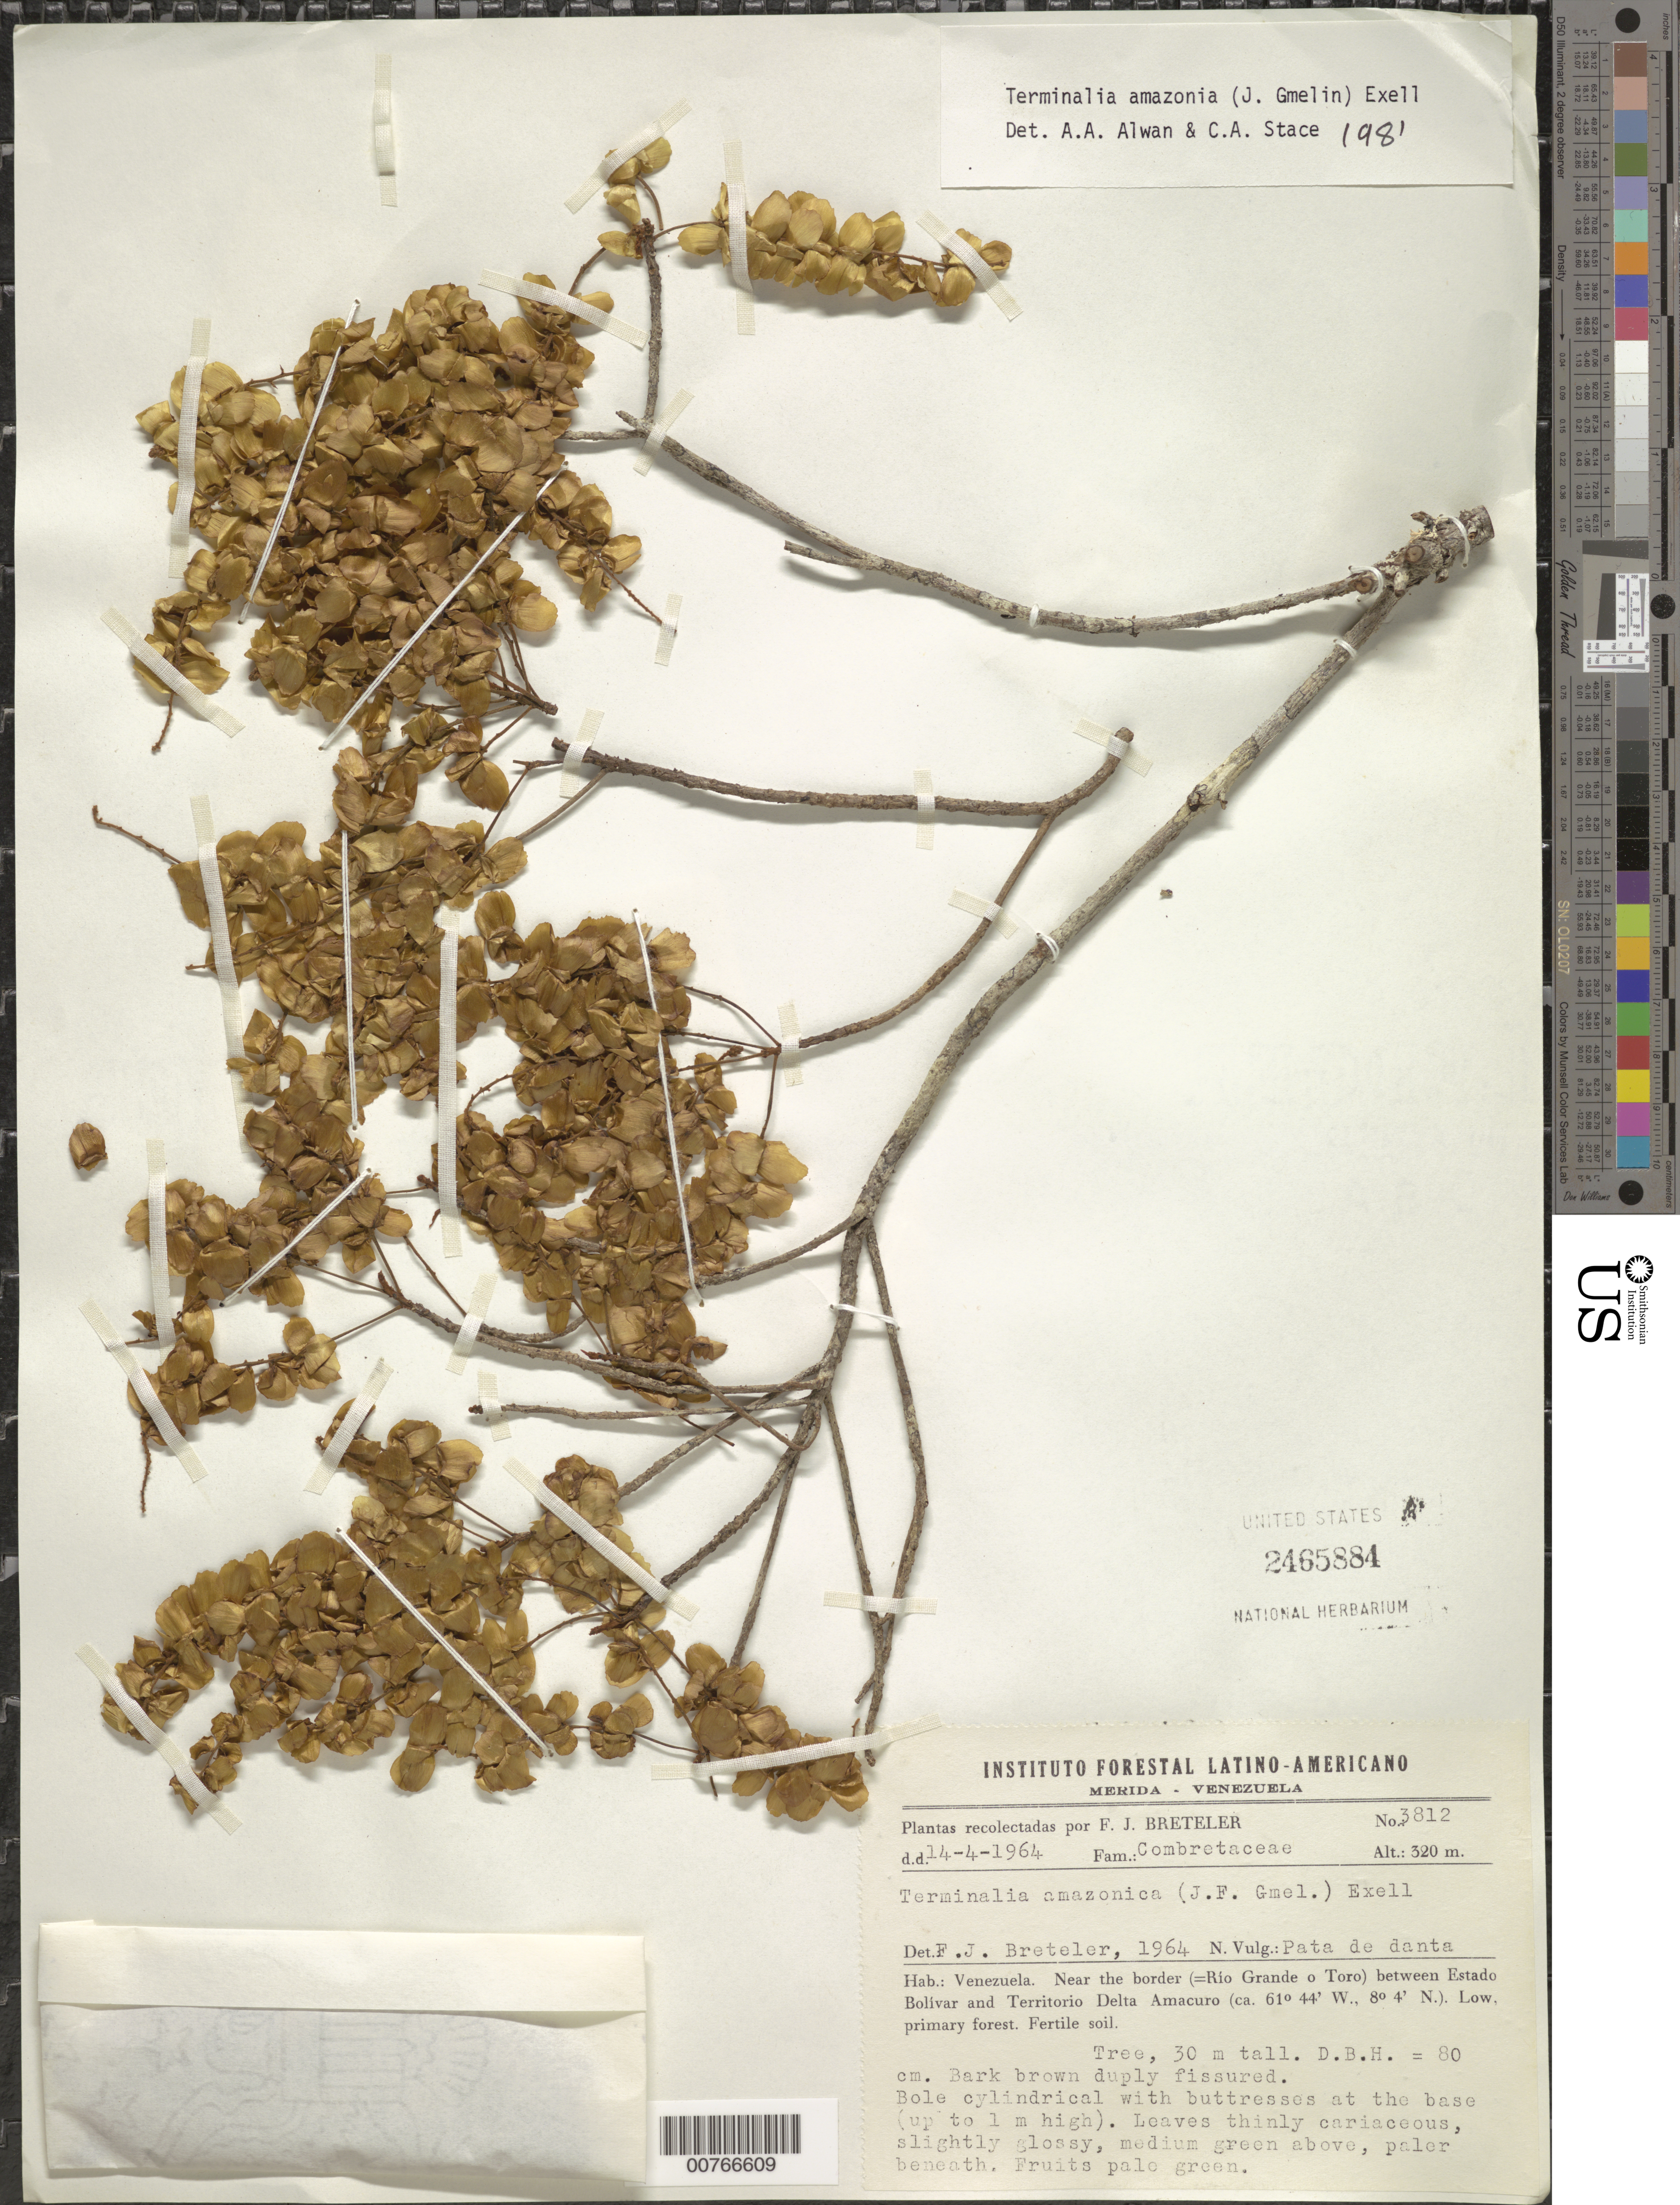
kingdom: Plantae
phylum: Tracheophyta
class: Magnoliopsida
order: Myrtales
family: Combretaceae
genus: Terminalia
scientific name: Terminalia amazonia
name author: (J.F. Gmel.) Exell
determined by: Alwan, A. R.; Stace, C. A.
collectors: F. J. Breteler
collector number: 3812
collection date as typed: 14-Apr-64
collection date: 1964-04-14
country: Venezuela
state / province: Bolívar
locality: Río Grande o Toro, near border between Estado Bolívar and Territorío Delta Amacuro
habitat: Low, primary forest, fertile soil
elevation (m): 320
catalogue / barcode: US 2465884